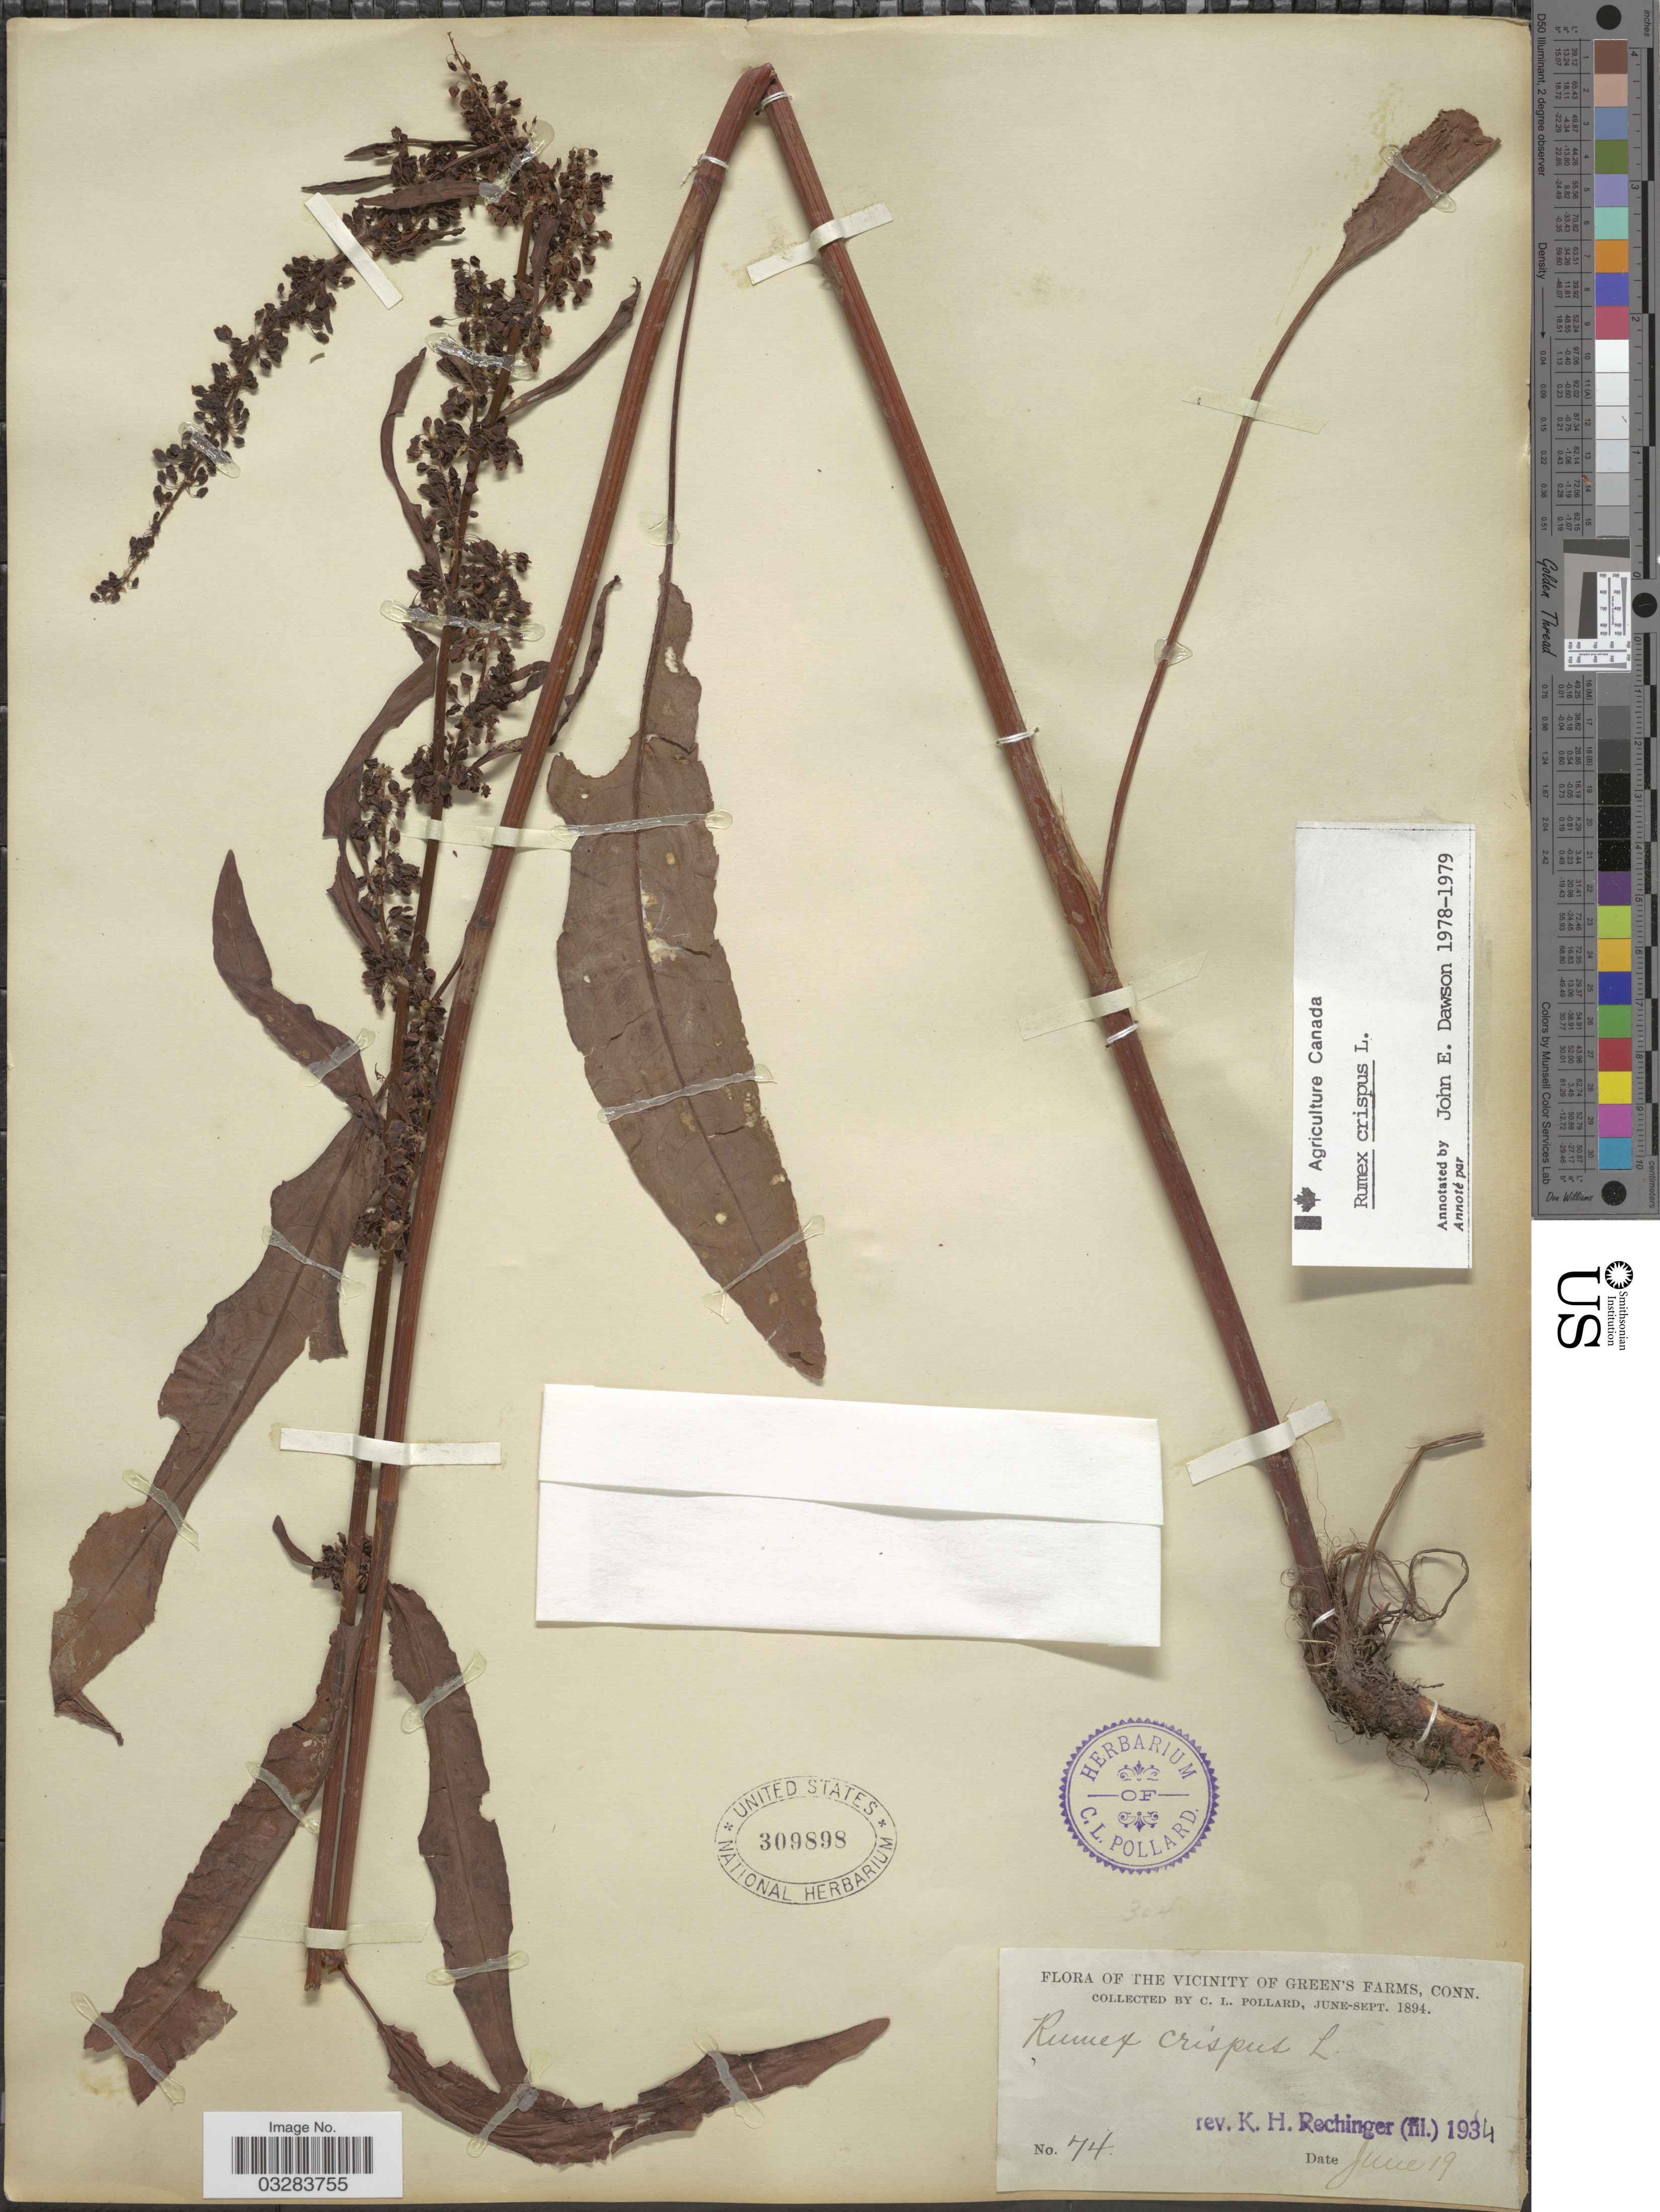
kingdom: Plantae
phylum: Tracheophyta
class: Magnoliopsida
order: Caryophyllales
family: Polygonaceae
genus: Rumex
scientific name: Rumex crispus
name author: L.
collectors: C. L. Pollard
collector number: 74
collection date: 1894-06-19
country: United States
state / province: Connecticut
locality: Vicinity of Green's Farms.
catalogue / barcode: US 309898